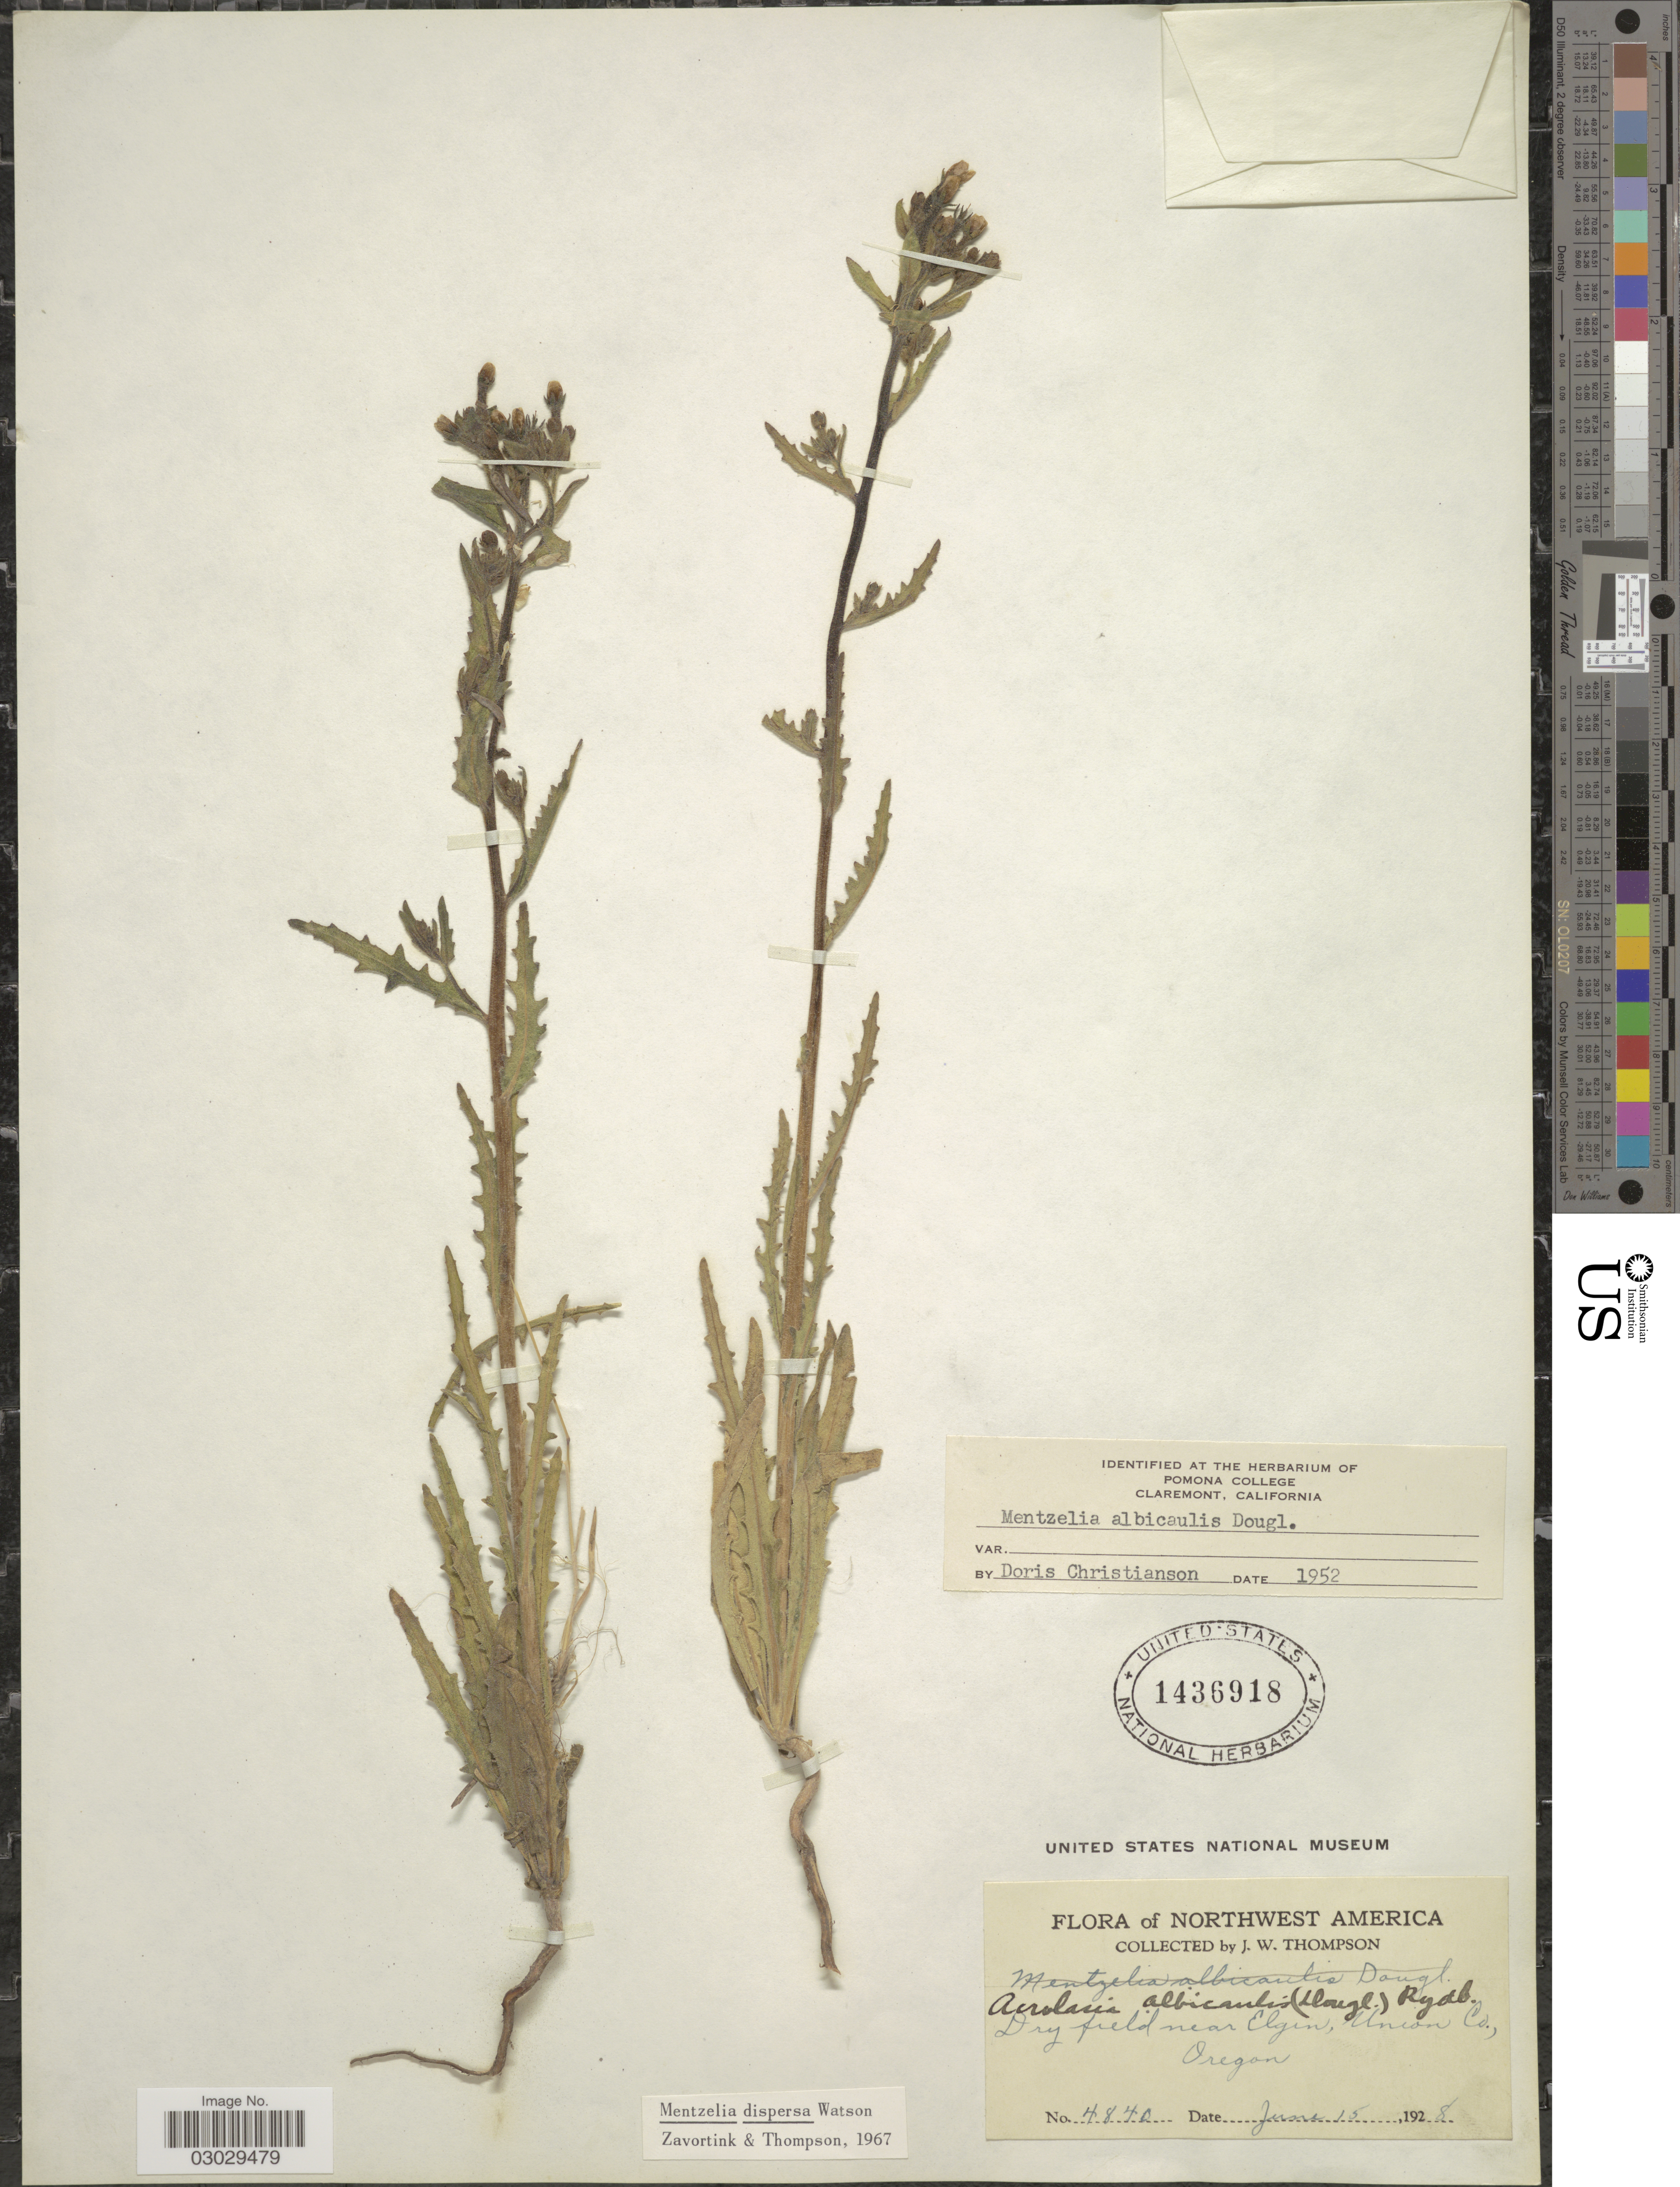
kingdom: Plantae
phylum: Tracheophyta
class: Magnoliopsida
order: Cornales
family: Loasaceae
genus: Mentzelia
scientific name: Mentzelia dispersa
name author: S. Watson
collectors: J. Thompson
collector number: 4840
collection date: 1928-06-15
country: United States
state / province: Oregon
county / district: Union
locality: Northwest America. Dry field near Elgin, Union Co.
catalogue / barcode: US 1436918